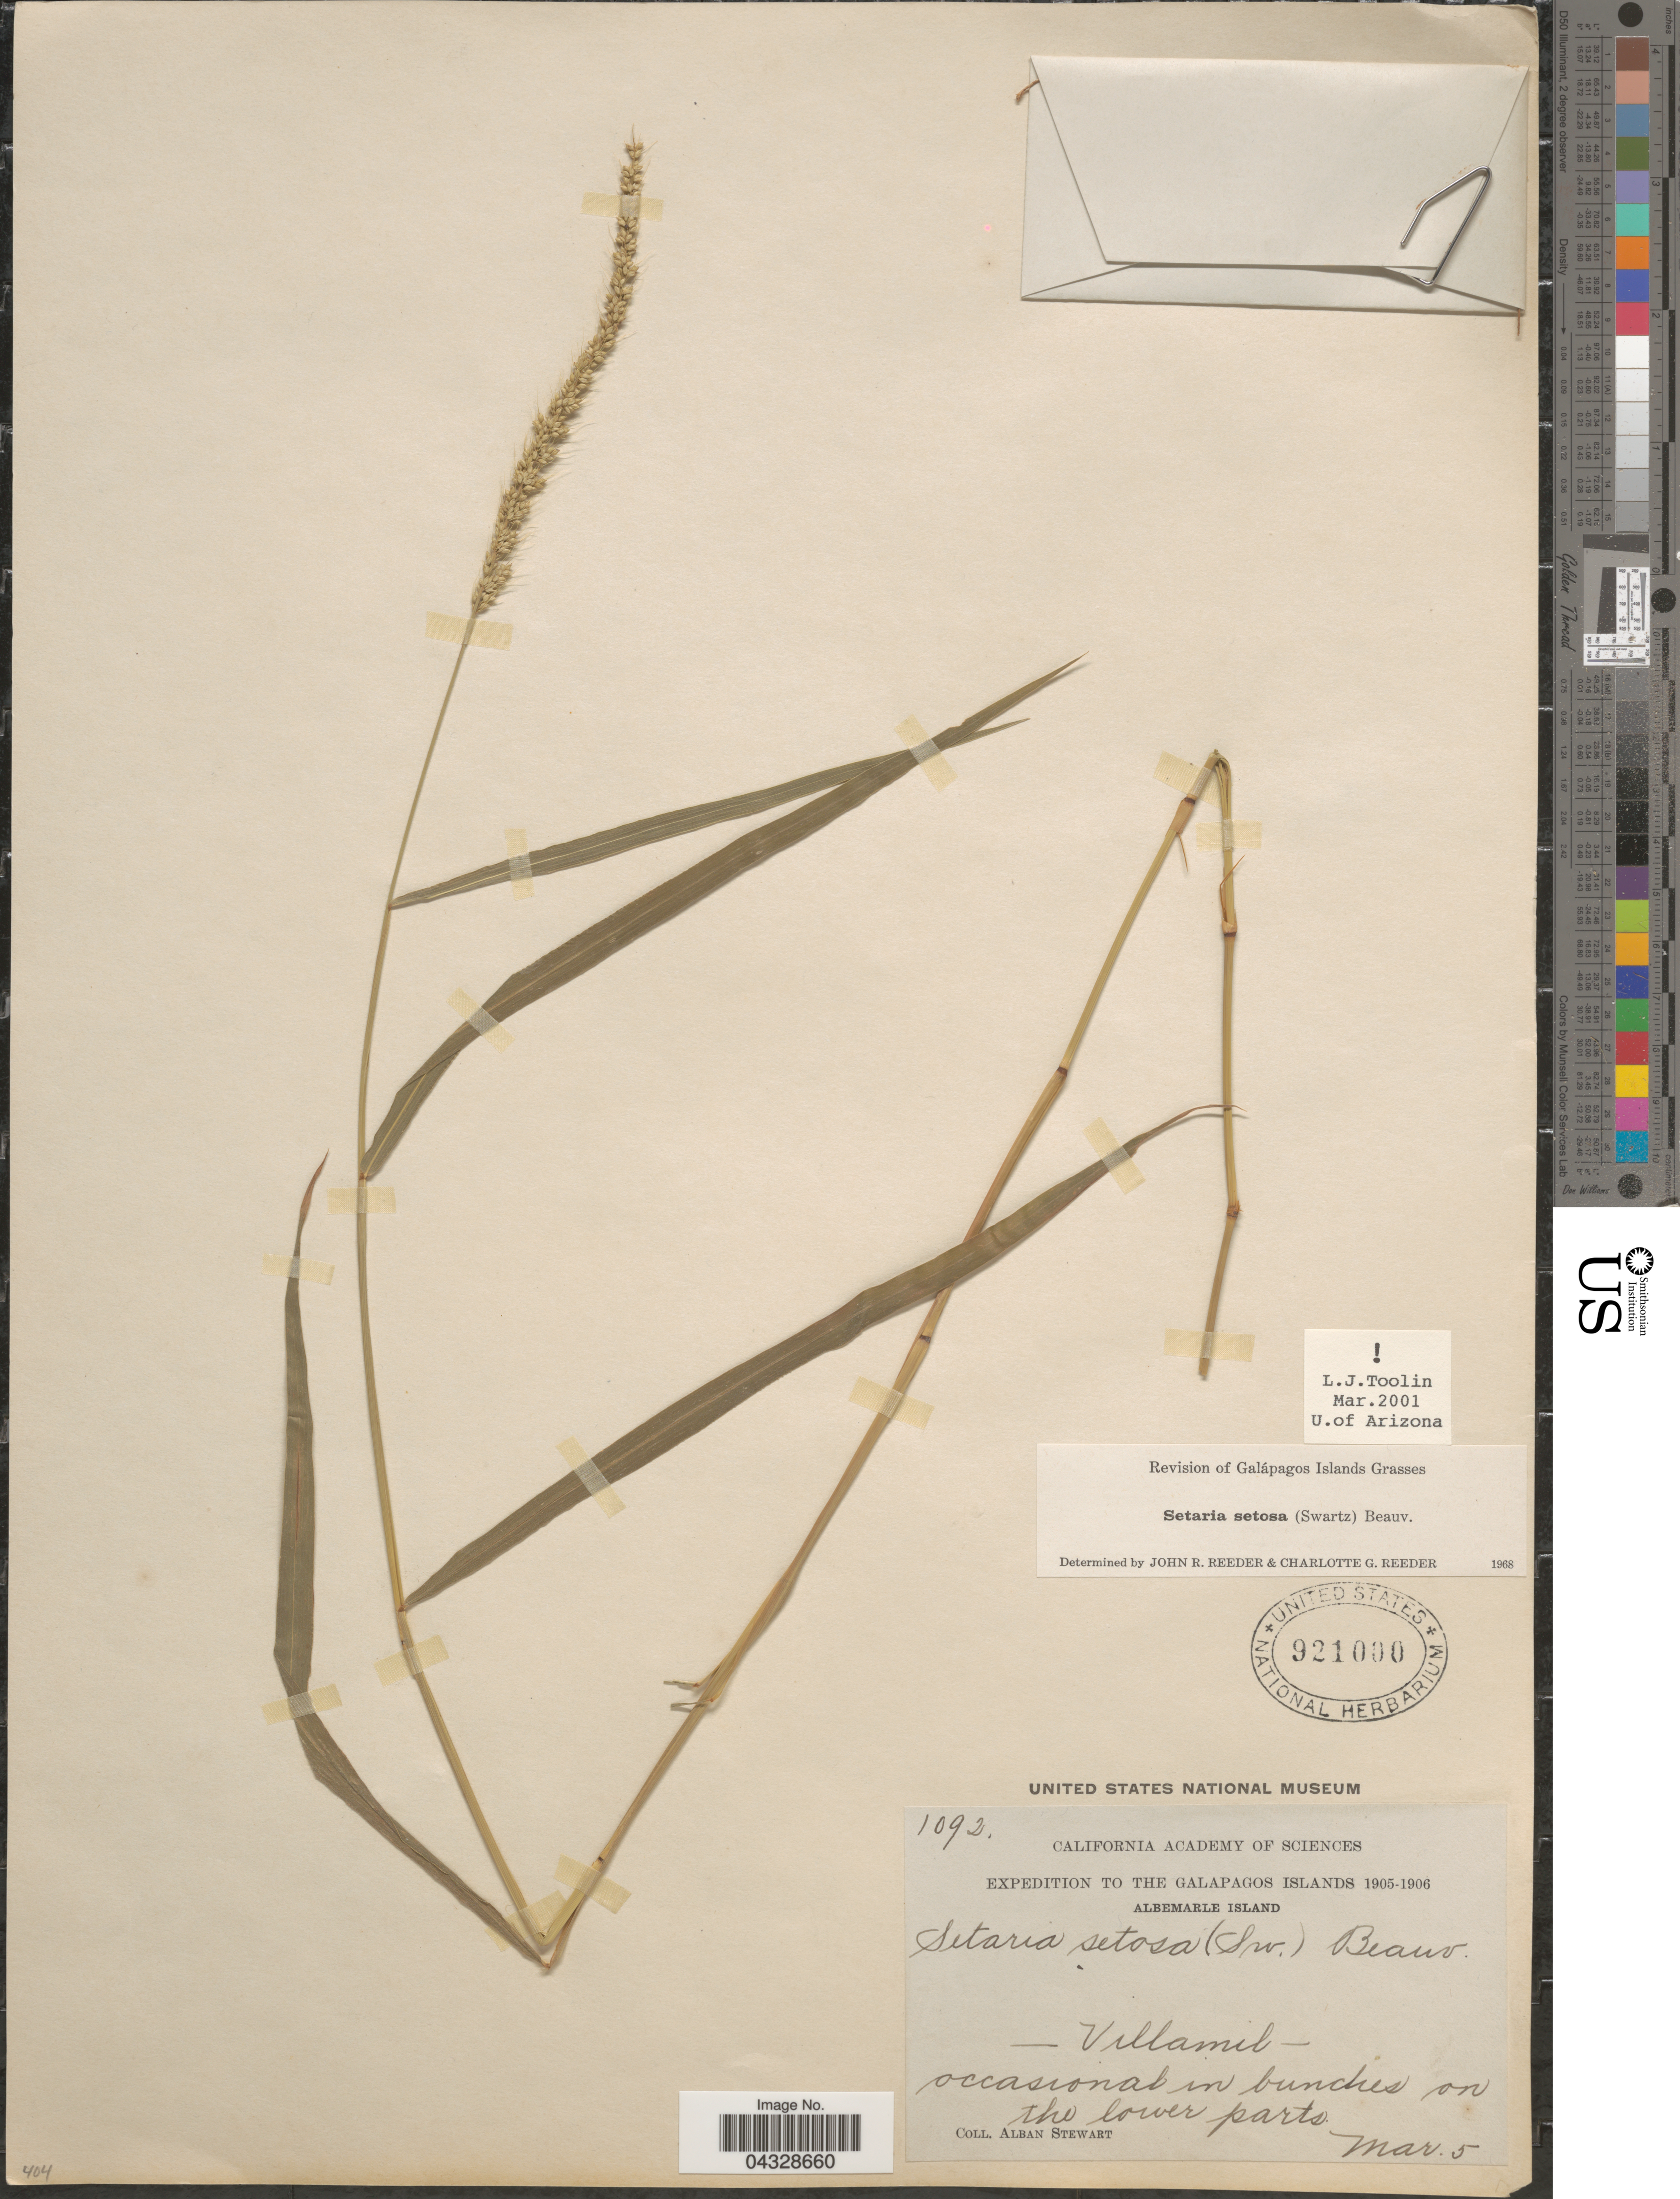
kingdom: Plantae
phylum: Tracheophyta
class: Liliopsida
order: Poales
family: Poaceae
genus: Setaria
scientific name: Setaria setosa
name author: (Sw.) P. Beauv.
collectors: A. Stewart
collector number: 1092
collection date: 1905-03-05/1906-03-05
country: Ecuador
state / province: Colón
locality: Expedition to the Galapagos Islands 1905-1906. Albemarle Island. Villamil.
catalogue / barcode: US 921000